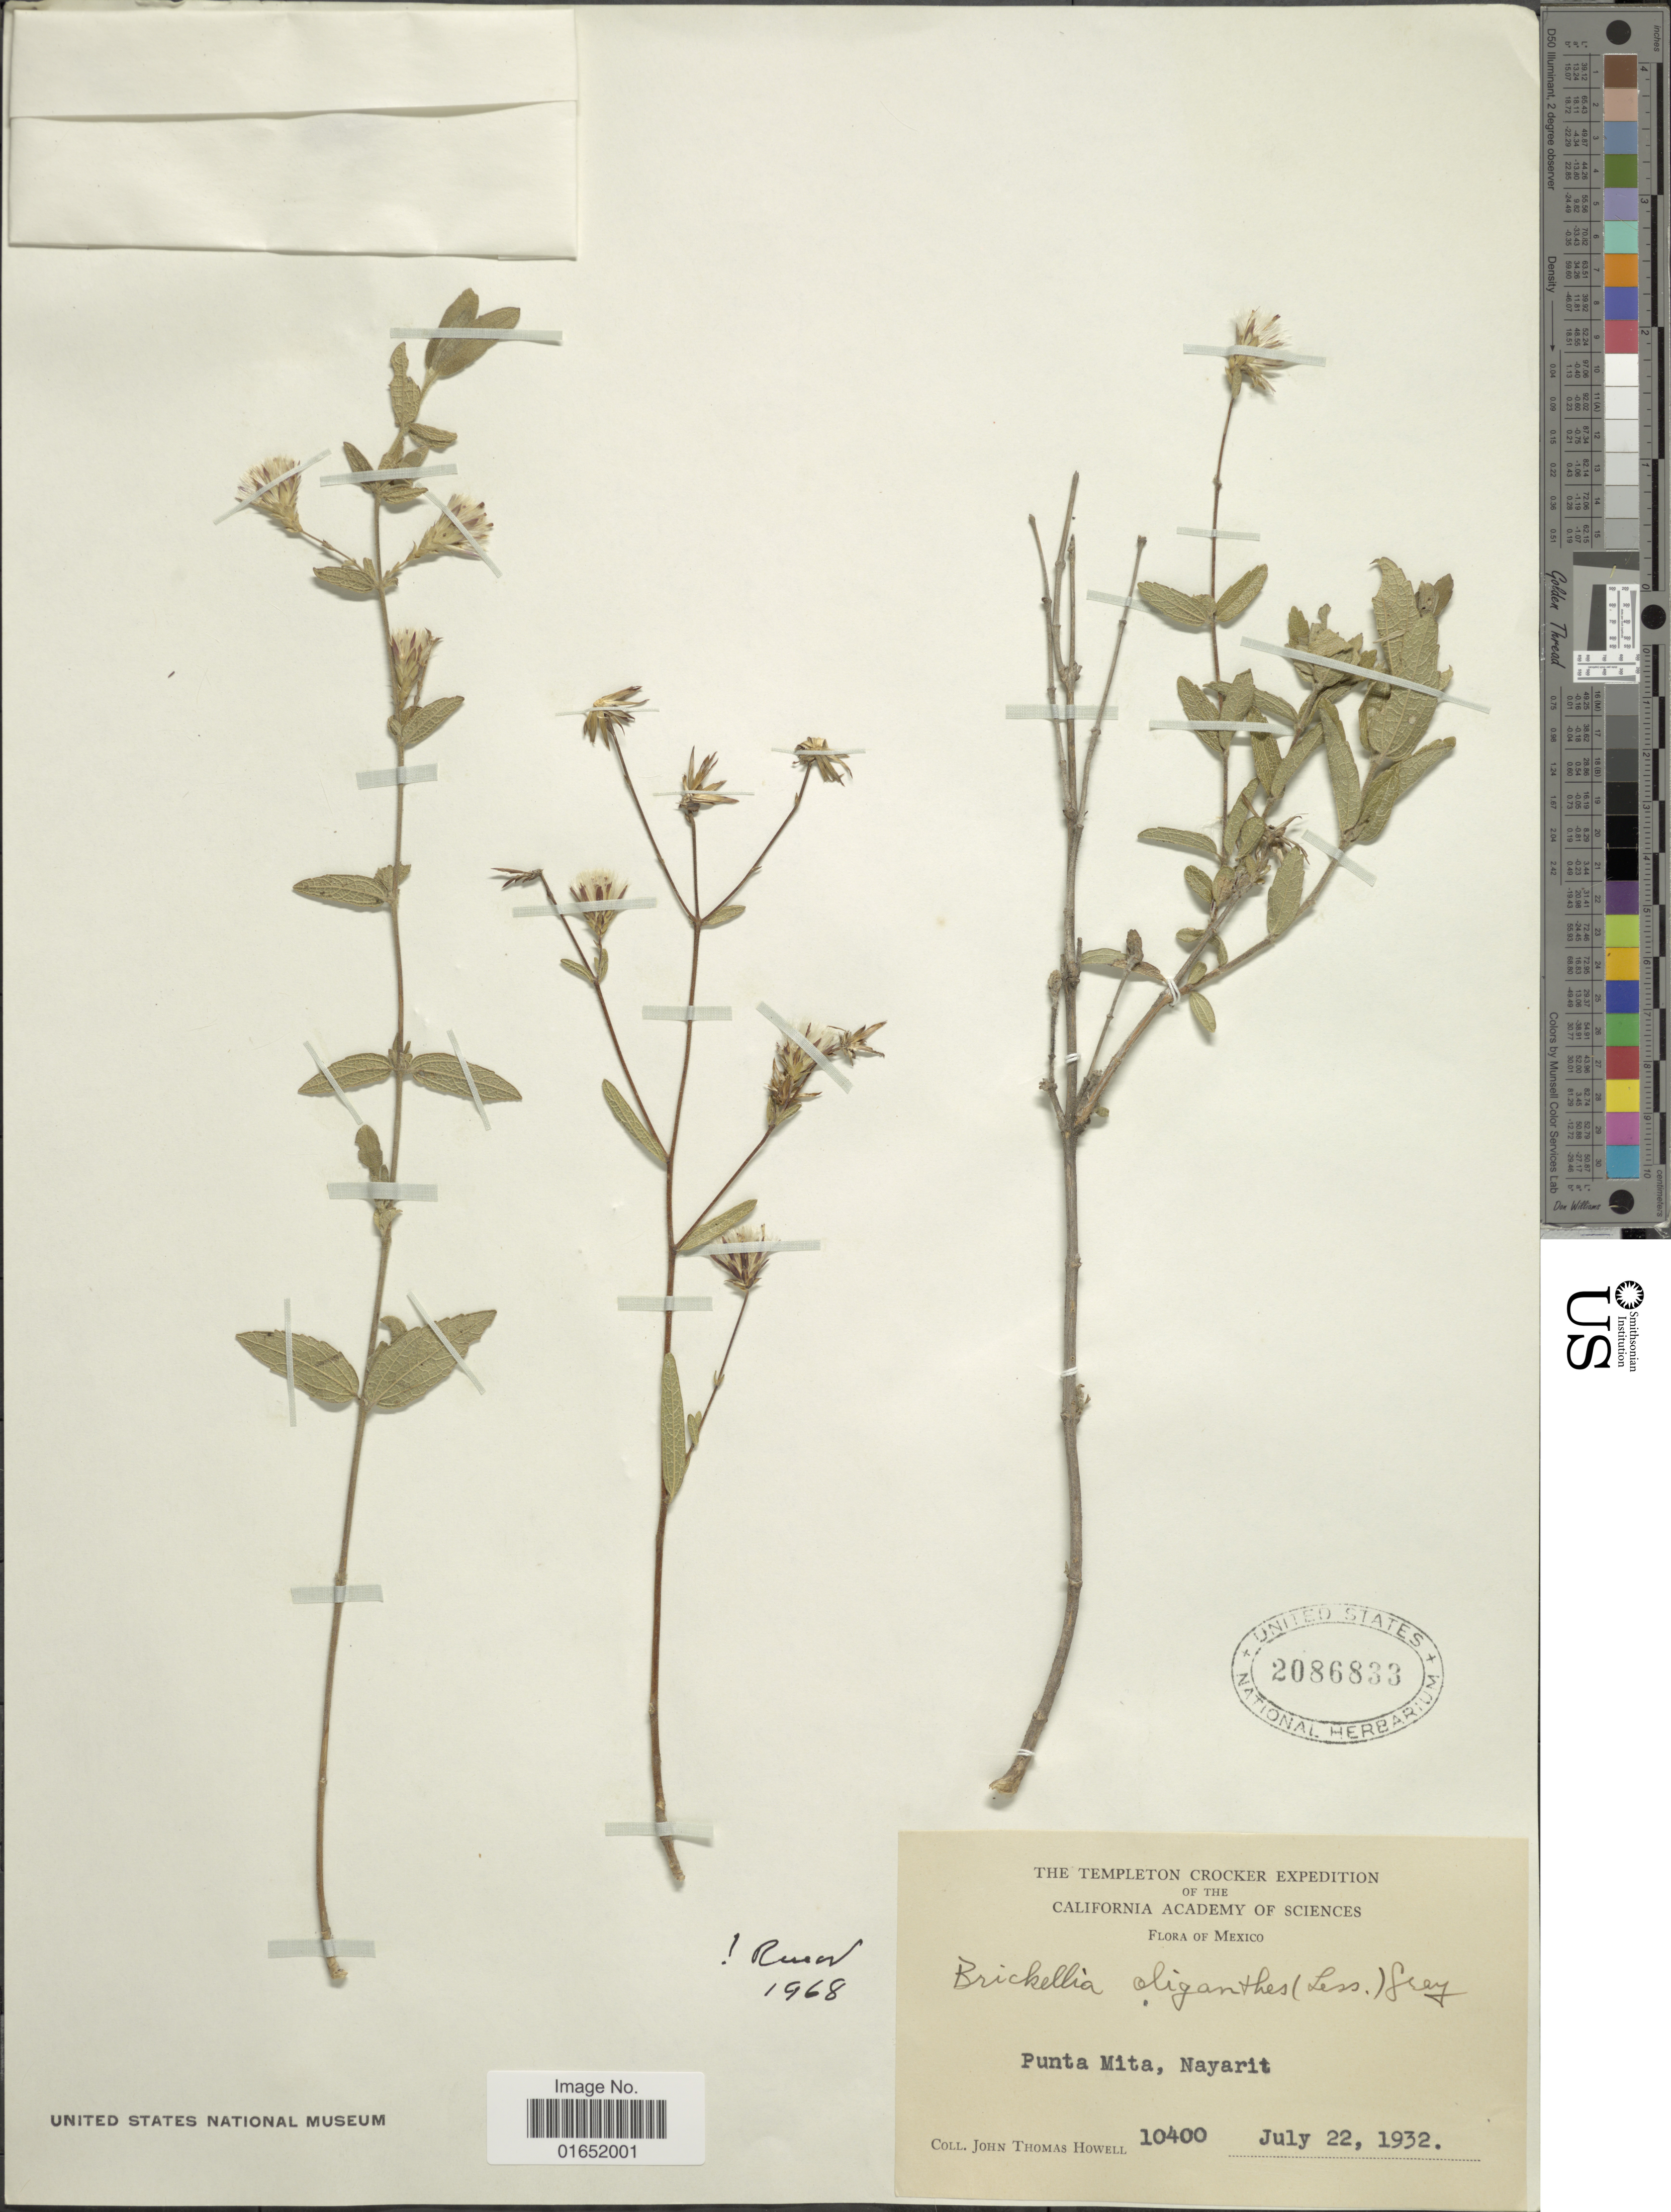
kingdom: Plantae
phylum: Tracheophyta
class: Magnoliopsida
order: Asterales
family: Asteraceae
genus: Brickellia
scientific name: Brickellia oliganthes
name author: (Less.) A. Gray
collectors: J. T. Howell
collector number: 10400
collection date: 1932-07-22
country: Mexico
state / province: Nayarit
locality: Punta Mita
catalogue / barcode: US 2086833